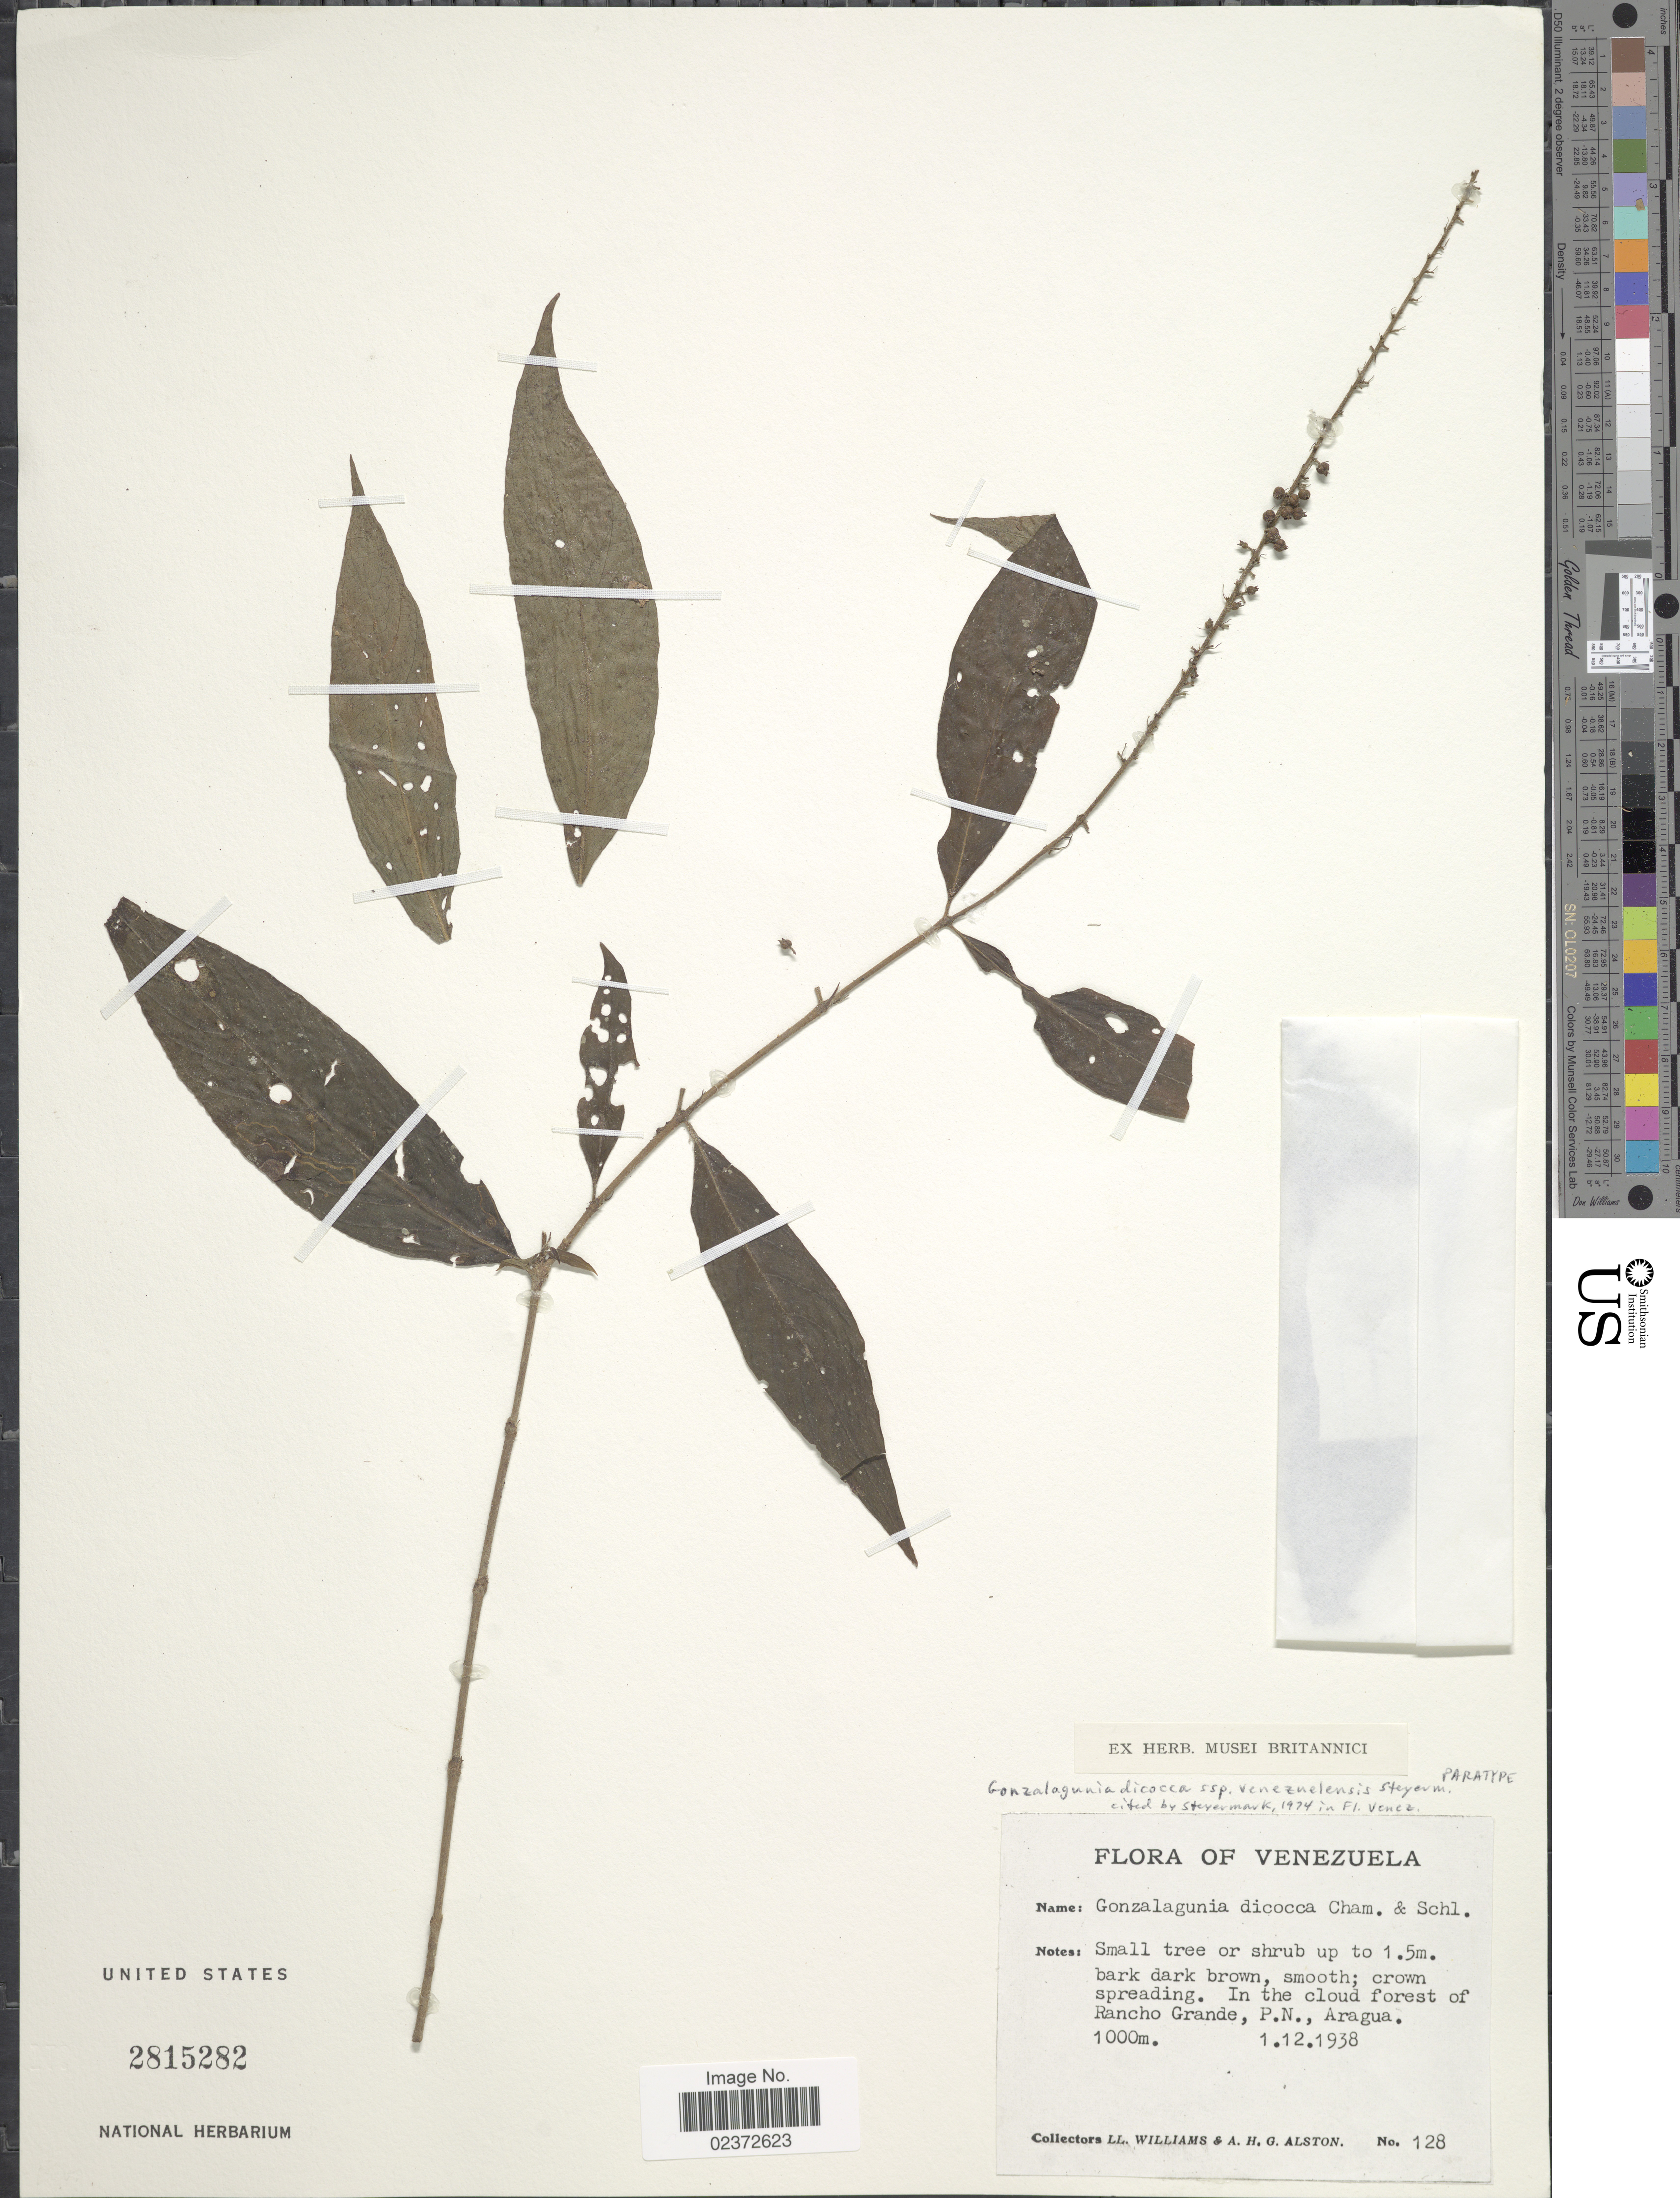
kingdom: Plantae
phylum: Tracheophyta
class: Magnoliopsida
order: Gentianales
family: Rubiaceae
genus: Gonzalagunia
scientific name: Gonzalagunia dicocca subsp. venezuelensis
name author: Steyerm.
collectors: Ll. Williams & A. H. Alston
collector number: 128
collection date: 1938-12-01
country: Venezuela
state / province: Aragua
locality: In the cloud forest of Rancho Grande, P. N.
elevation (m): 1000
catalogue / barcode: US 2815282